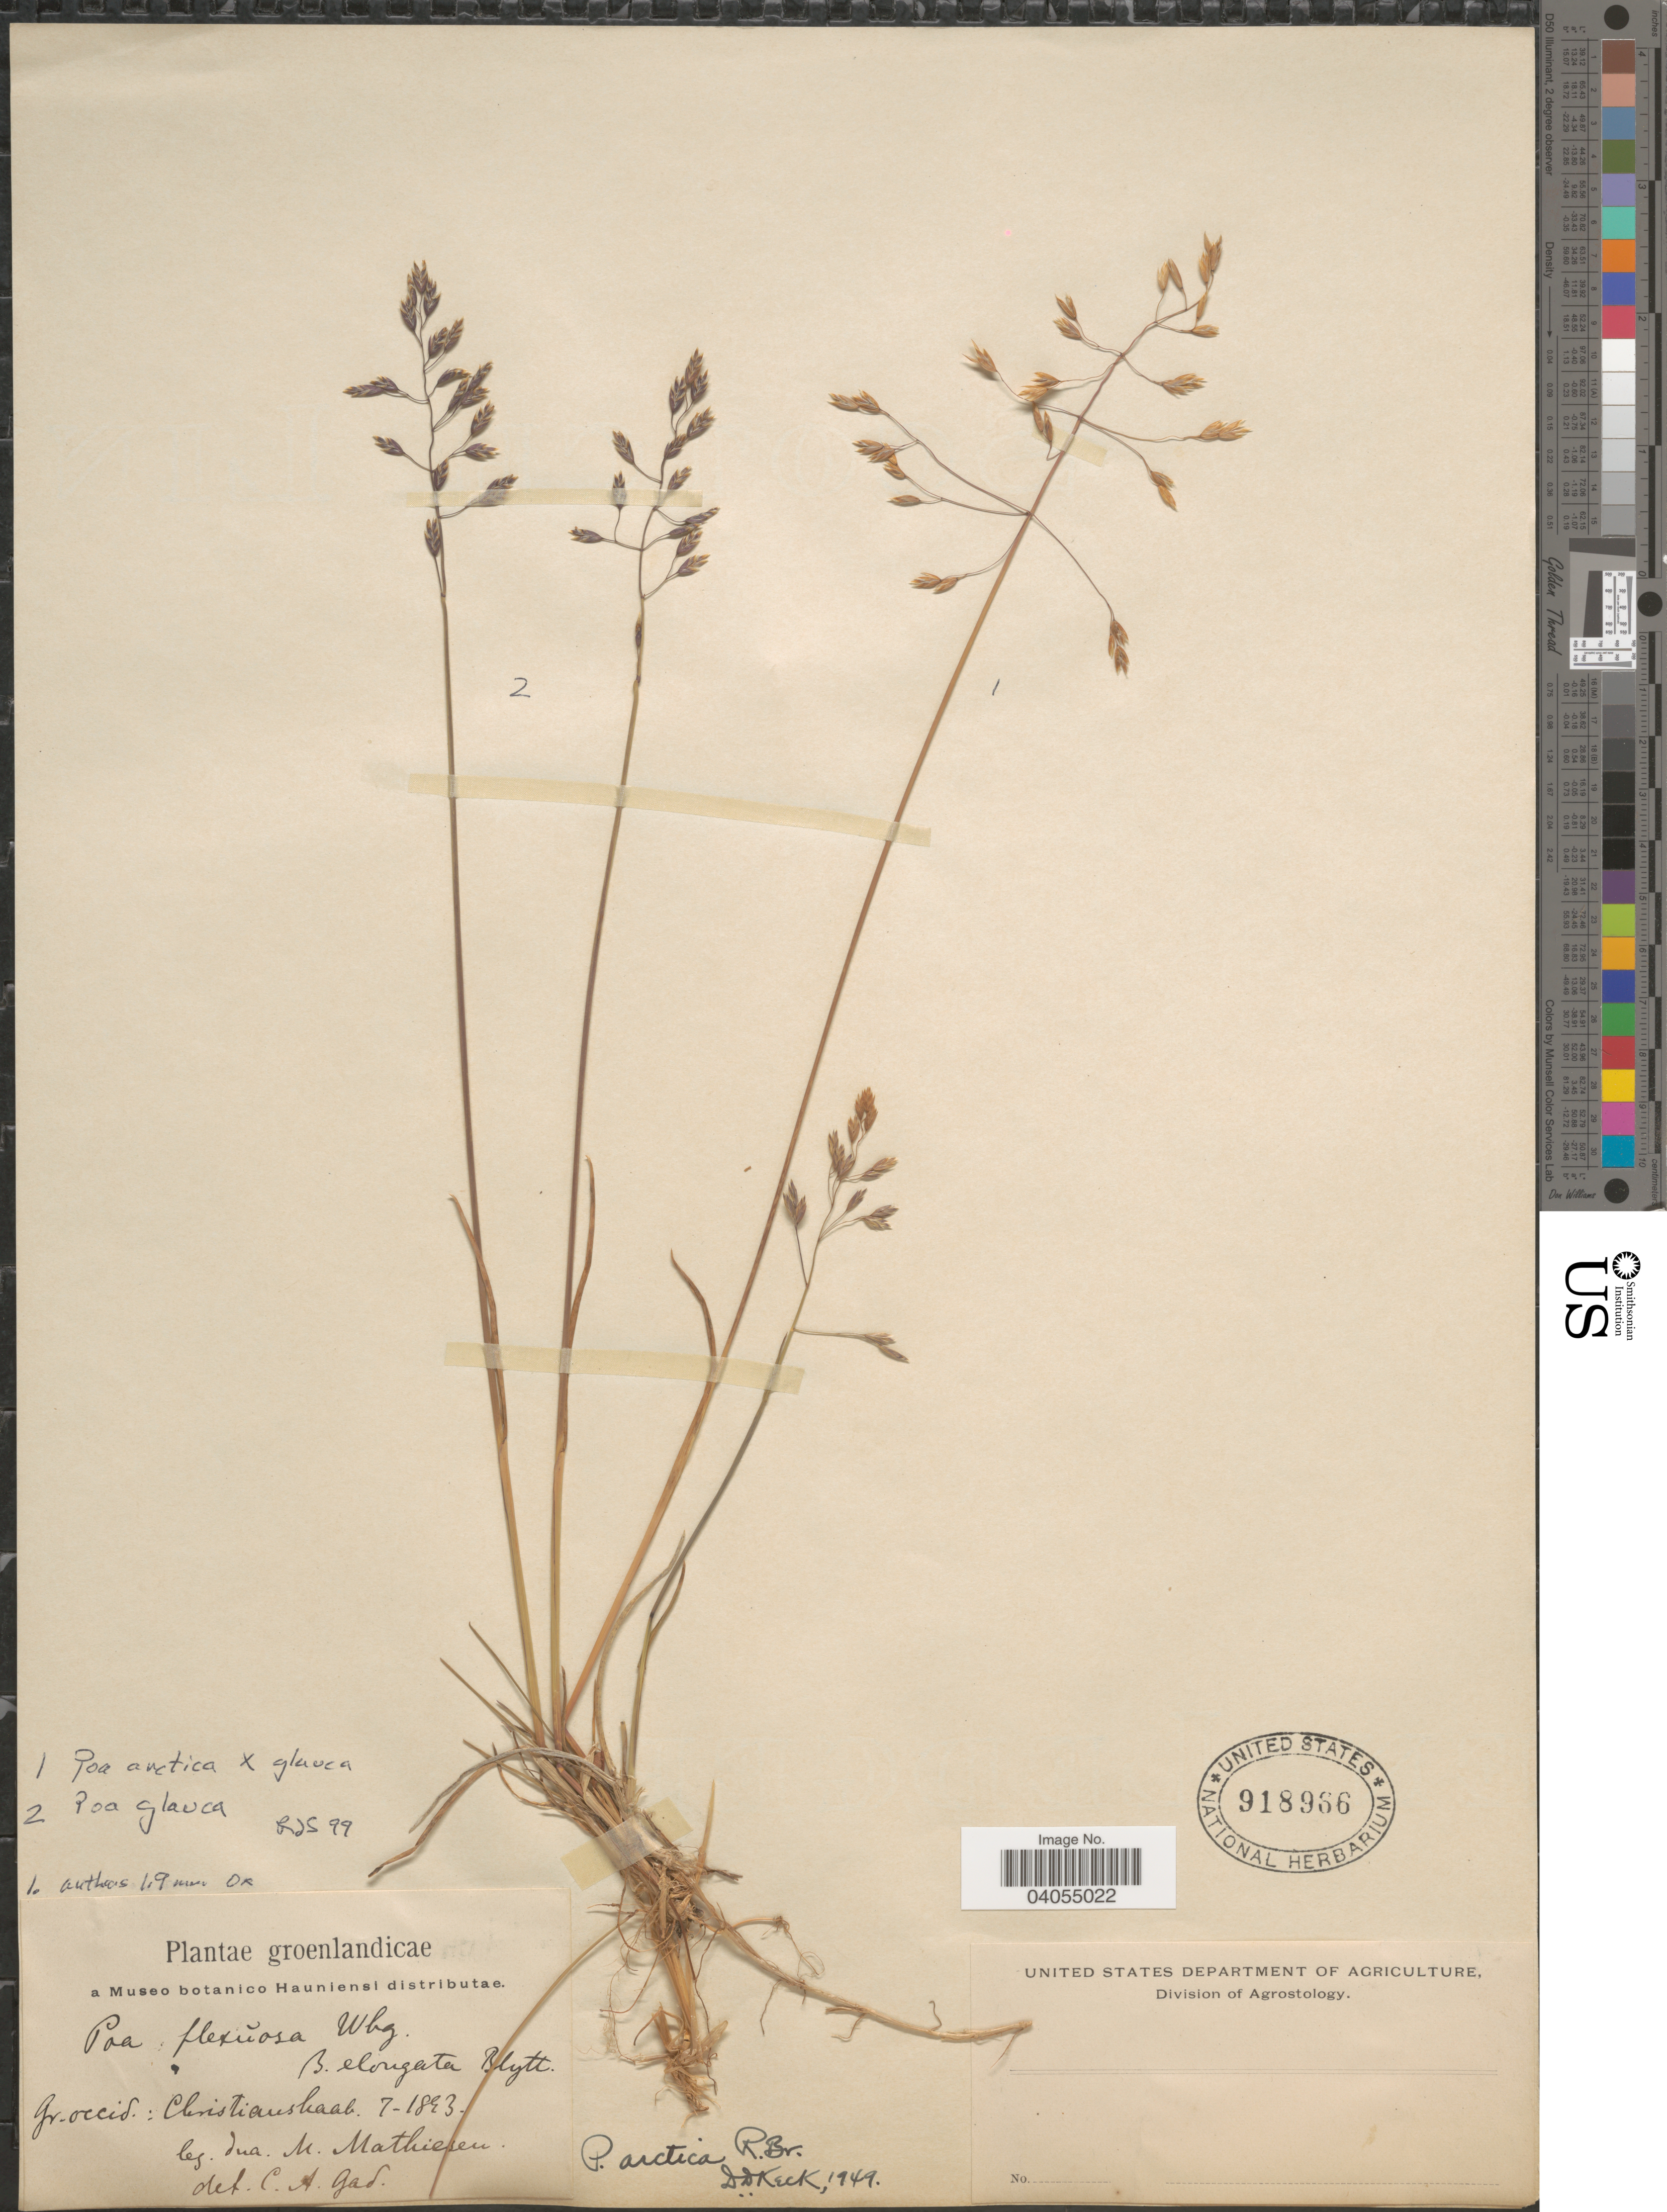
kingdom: Plantae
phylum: Tracheophyta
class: Liliopsida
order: Poales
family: Poaceae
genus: Poa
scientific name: Poa arctica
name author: R. Br.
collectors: M. Mathiesen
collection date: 1893-07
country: Greenland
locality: Groenlandicae. Gr. occid.: Christanskaab.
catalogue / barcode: US 918966